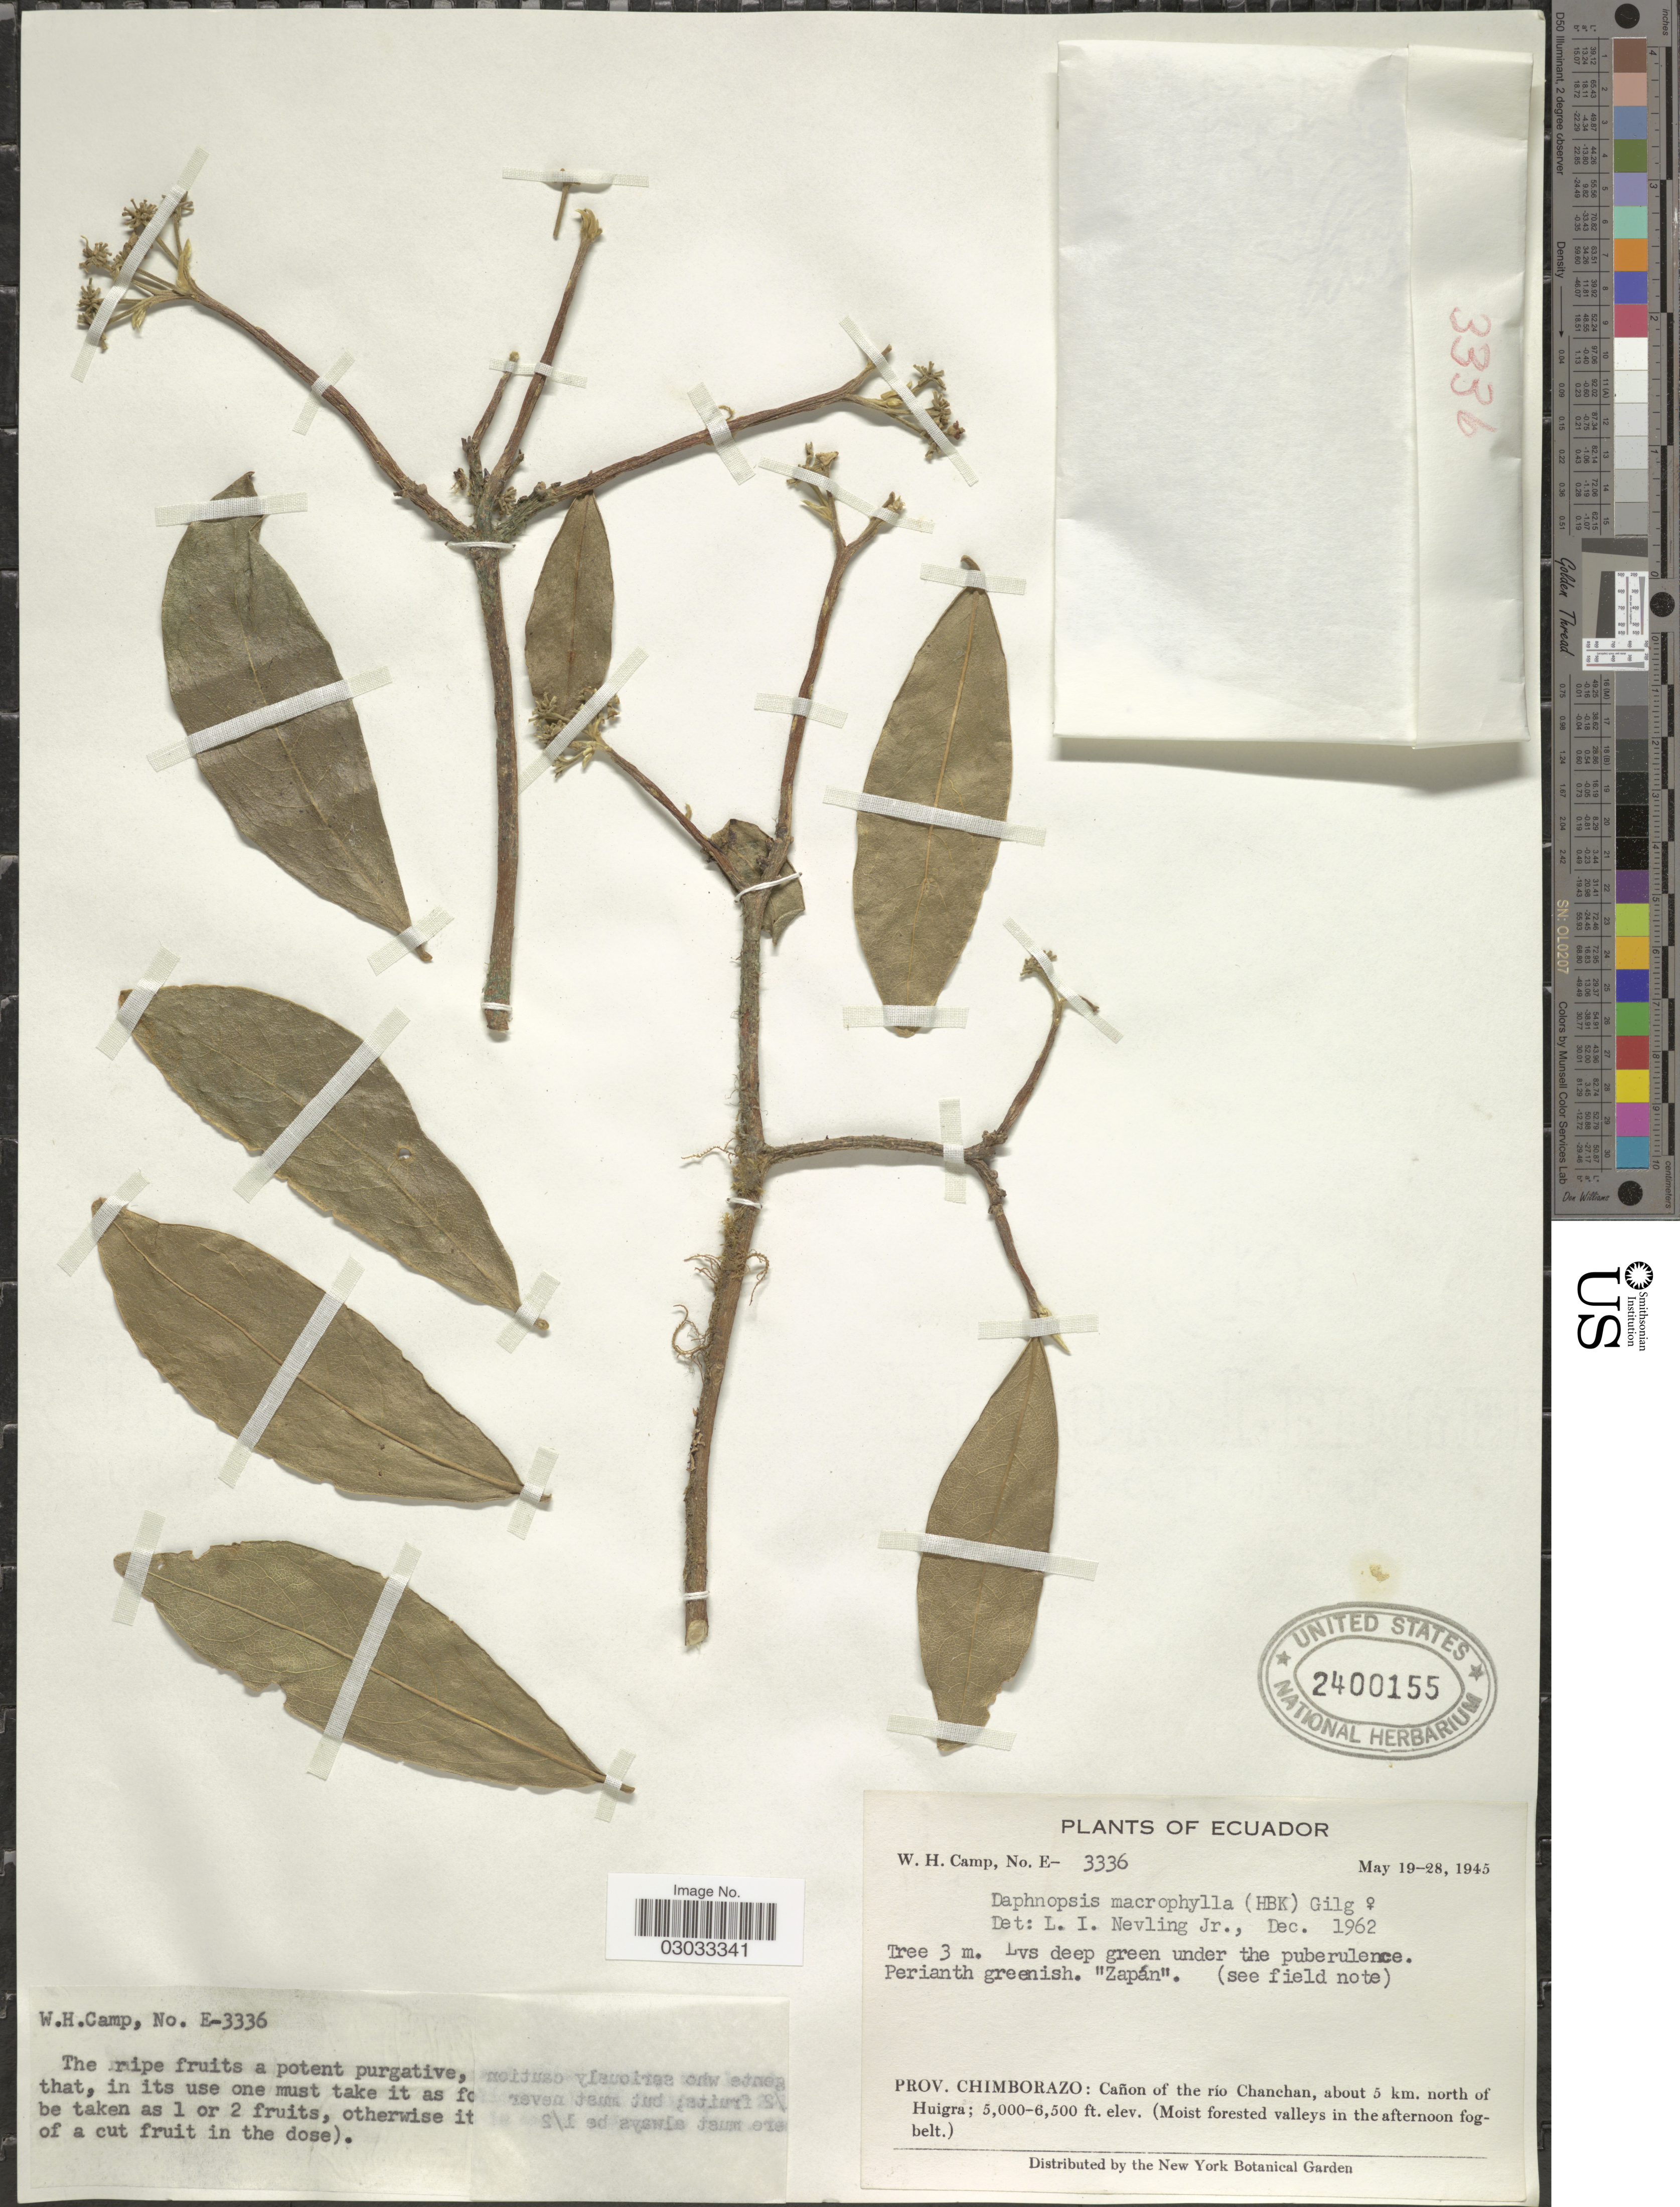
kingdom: Plantae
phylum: Tracheophyta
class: Magnoliopsida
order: Malvales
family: Thymelaeaceae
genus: Daphnopsis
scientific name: Daphnopsis macrophylla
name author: (Kunth) Gilg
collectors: W. H. Camp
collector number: E-3336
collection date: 1945-05-19/1945-05-28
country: Ecuador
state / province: Chimborazo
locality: Cañon of the río Chanchan, about 5 km. north of Huigra. (Moist forested valleys in the afternoon fogbelt.).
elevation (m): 1524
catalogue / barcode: US 2400155